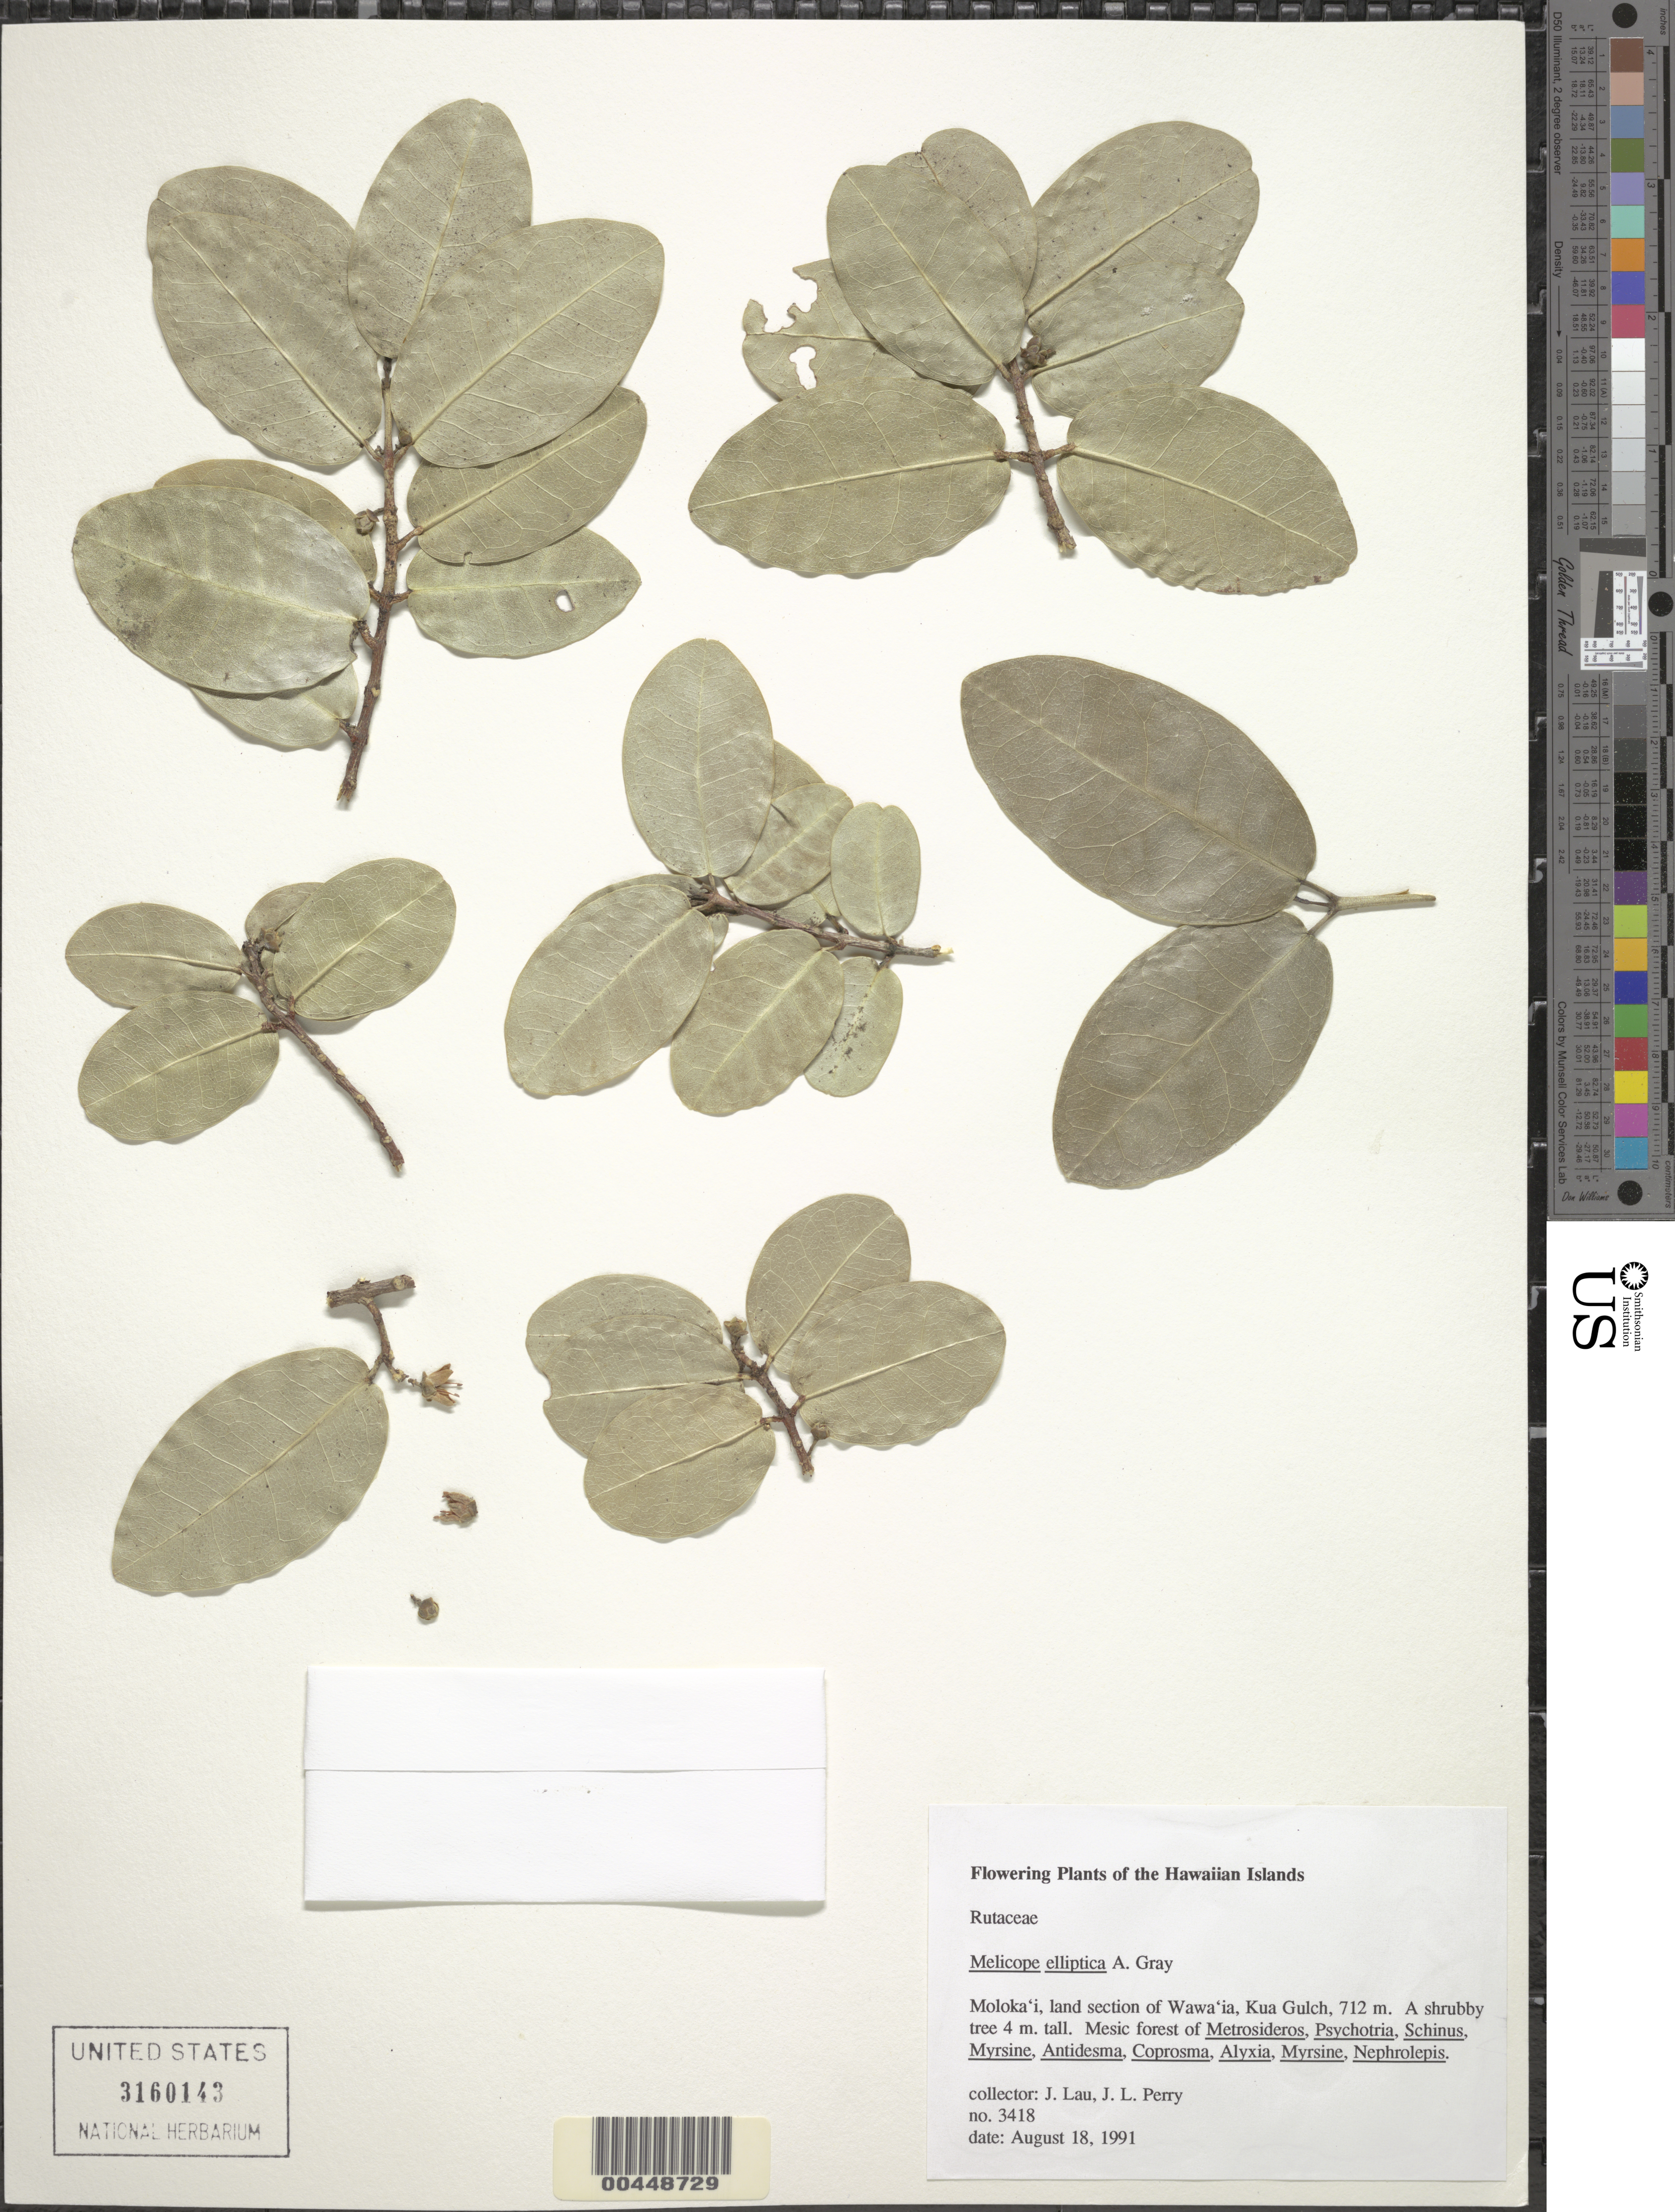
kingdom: Plantae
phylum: Tracheophyta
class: Magnoliopsida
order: Sapindales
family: Rutaceae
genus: Melicope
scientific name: Melicope elliptica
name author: A. Gray in Wilkes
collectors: J. Lau & J. L. Perry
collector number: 3418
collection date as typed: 18 Aug 1991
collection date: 1991-08-18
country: United States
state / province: Hawaii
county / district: Maui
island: Moloka'i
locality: Land section of Wawaia, Kua Gulch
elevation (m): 712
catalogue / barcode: US 3160143